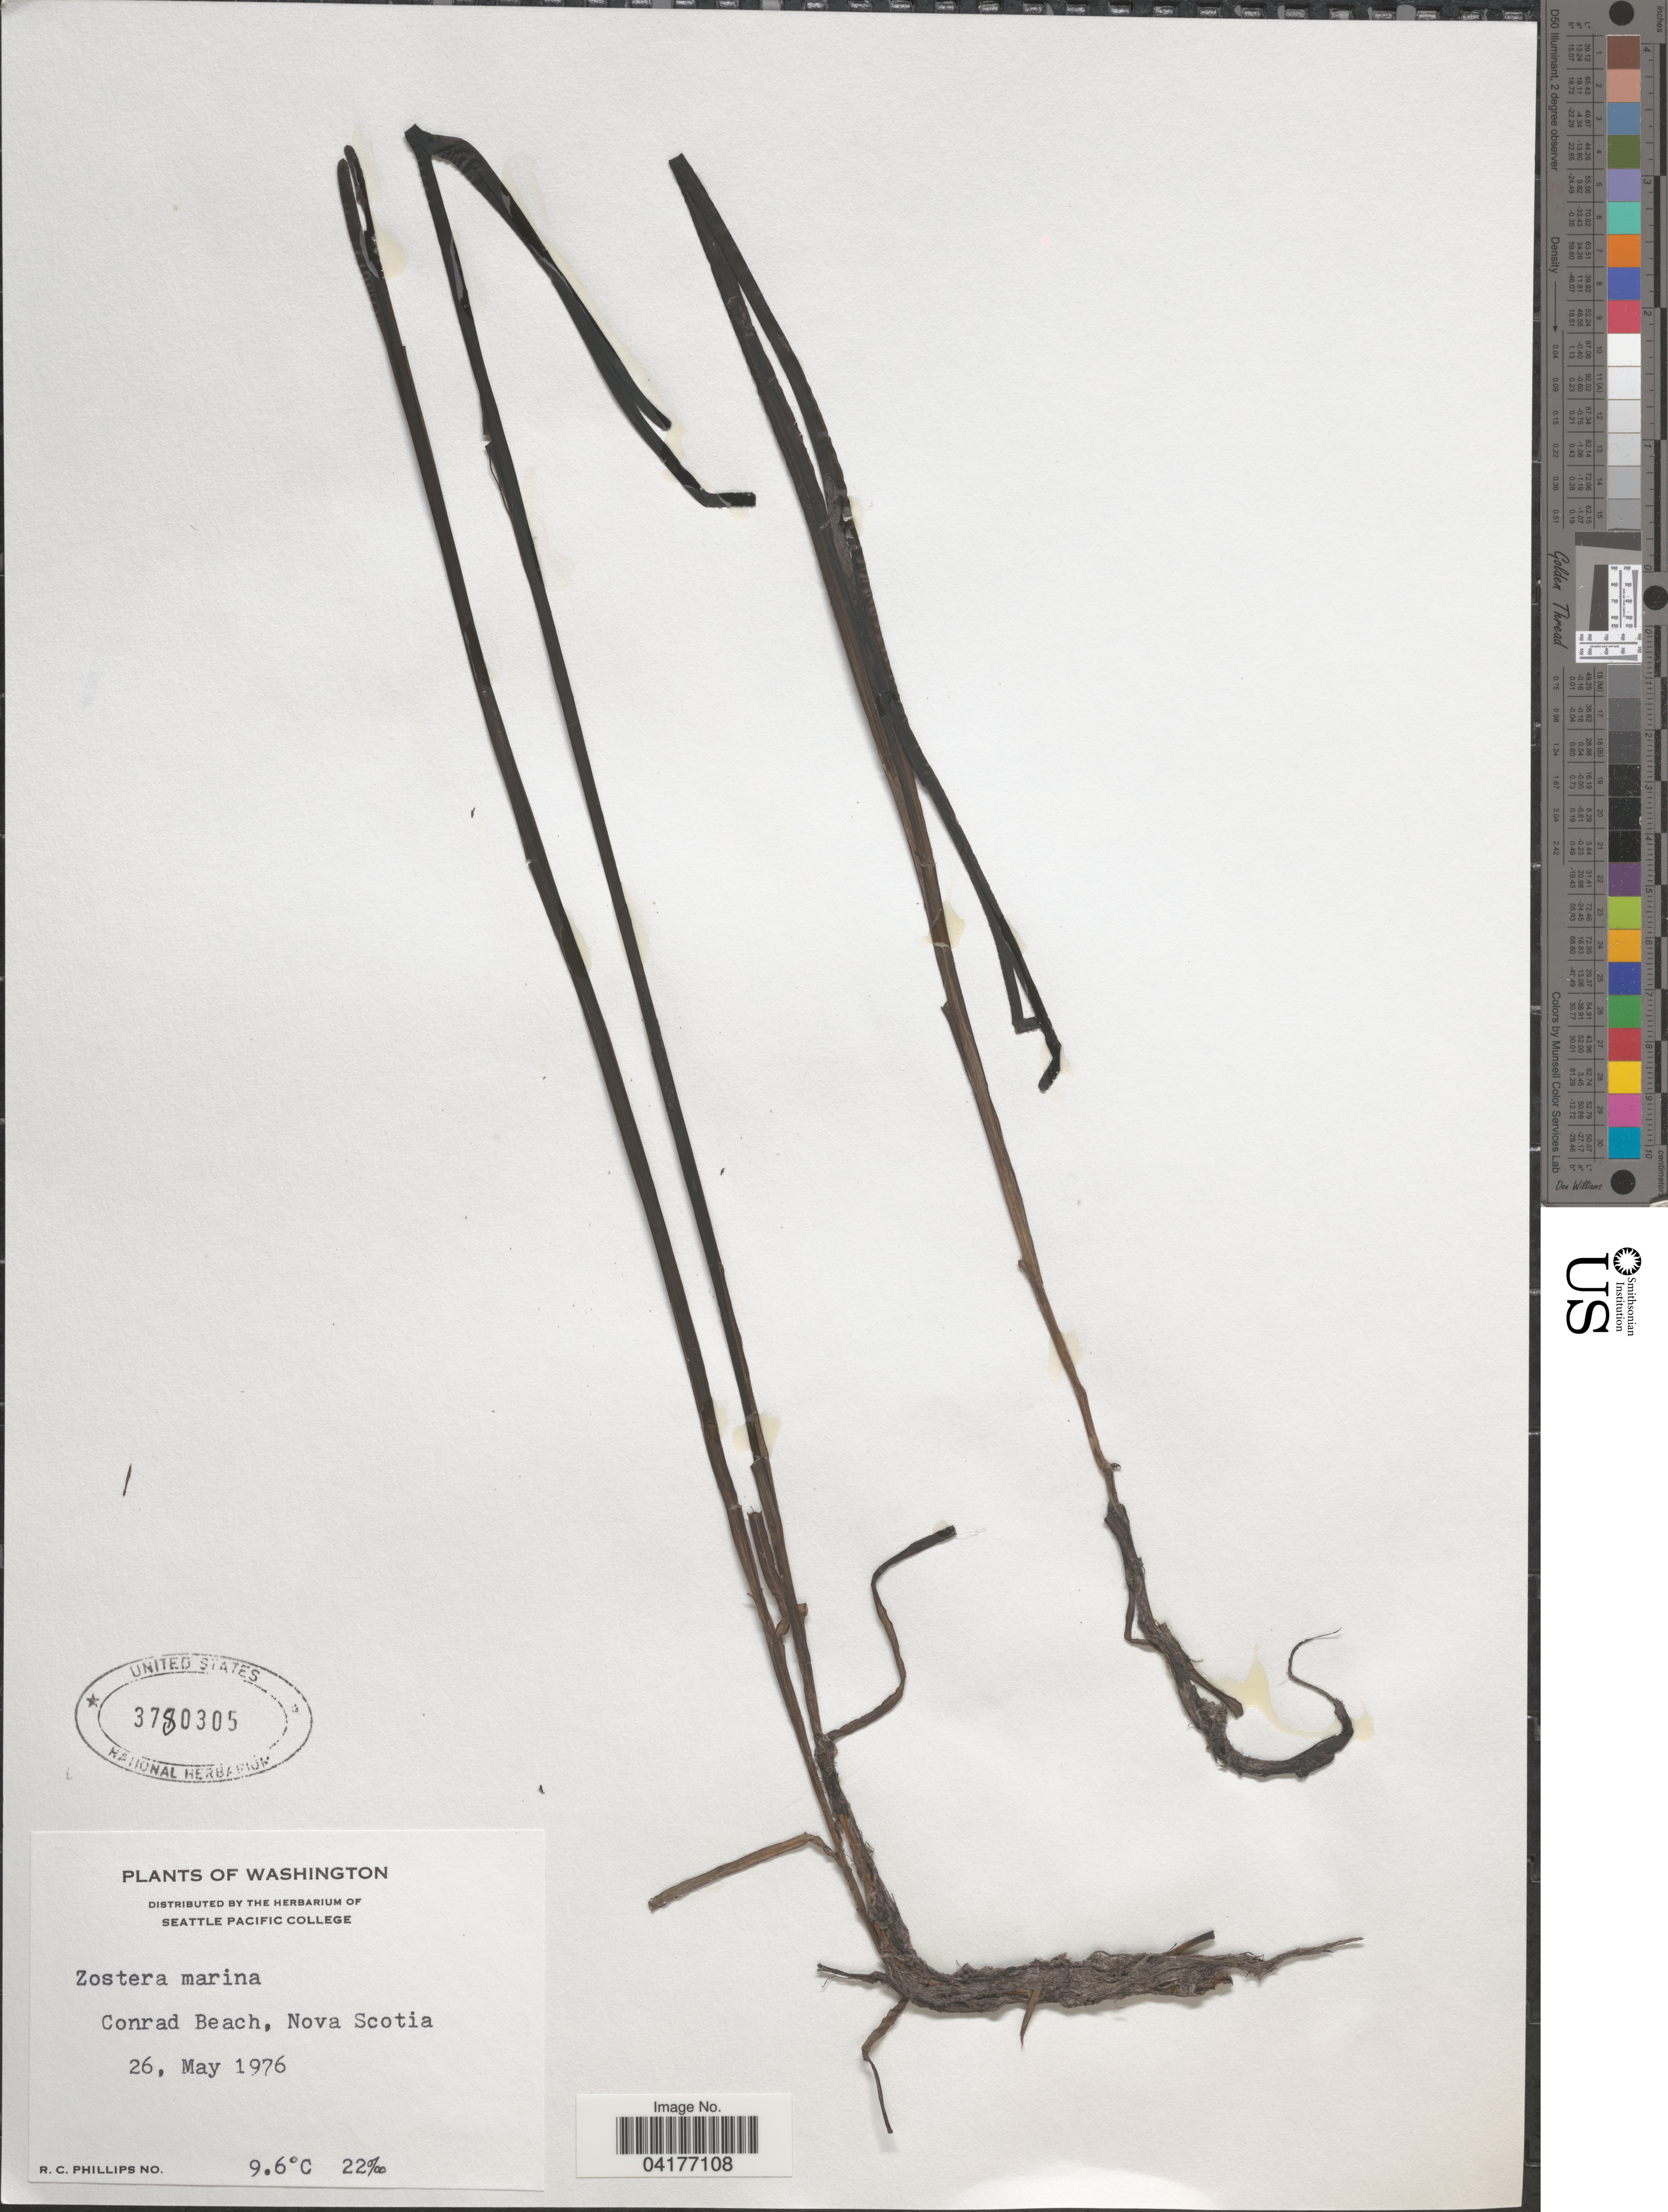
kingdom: Plantae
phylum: Tracheophyta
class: Liliopsida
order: Alismatales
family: Zosteraceae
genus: Zostera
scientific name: Zostera marina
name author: L.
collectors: R. C. Phillips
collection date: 1976-05-26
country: Canada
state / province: Nova Scotia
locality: Conrad Beach.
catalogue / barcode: US 3780305